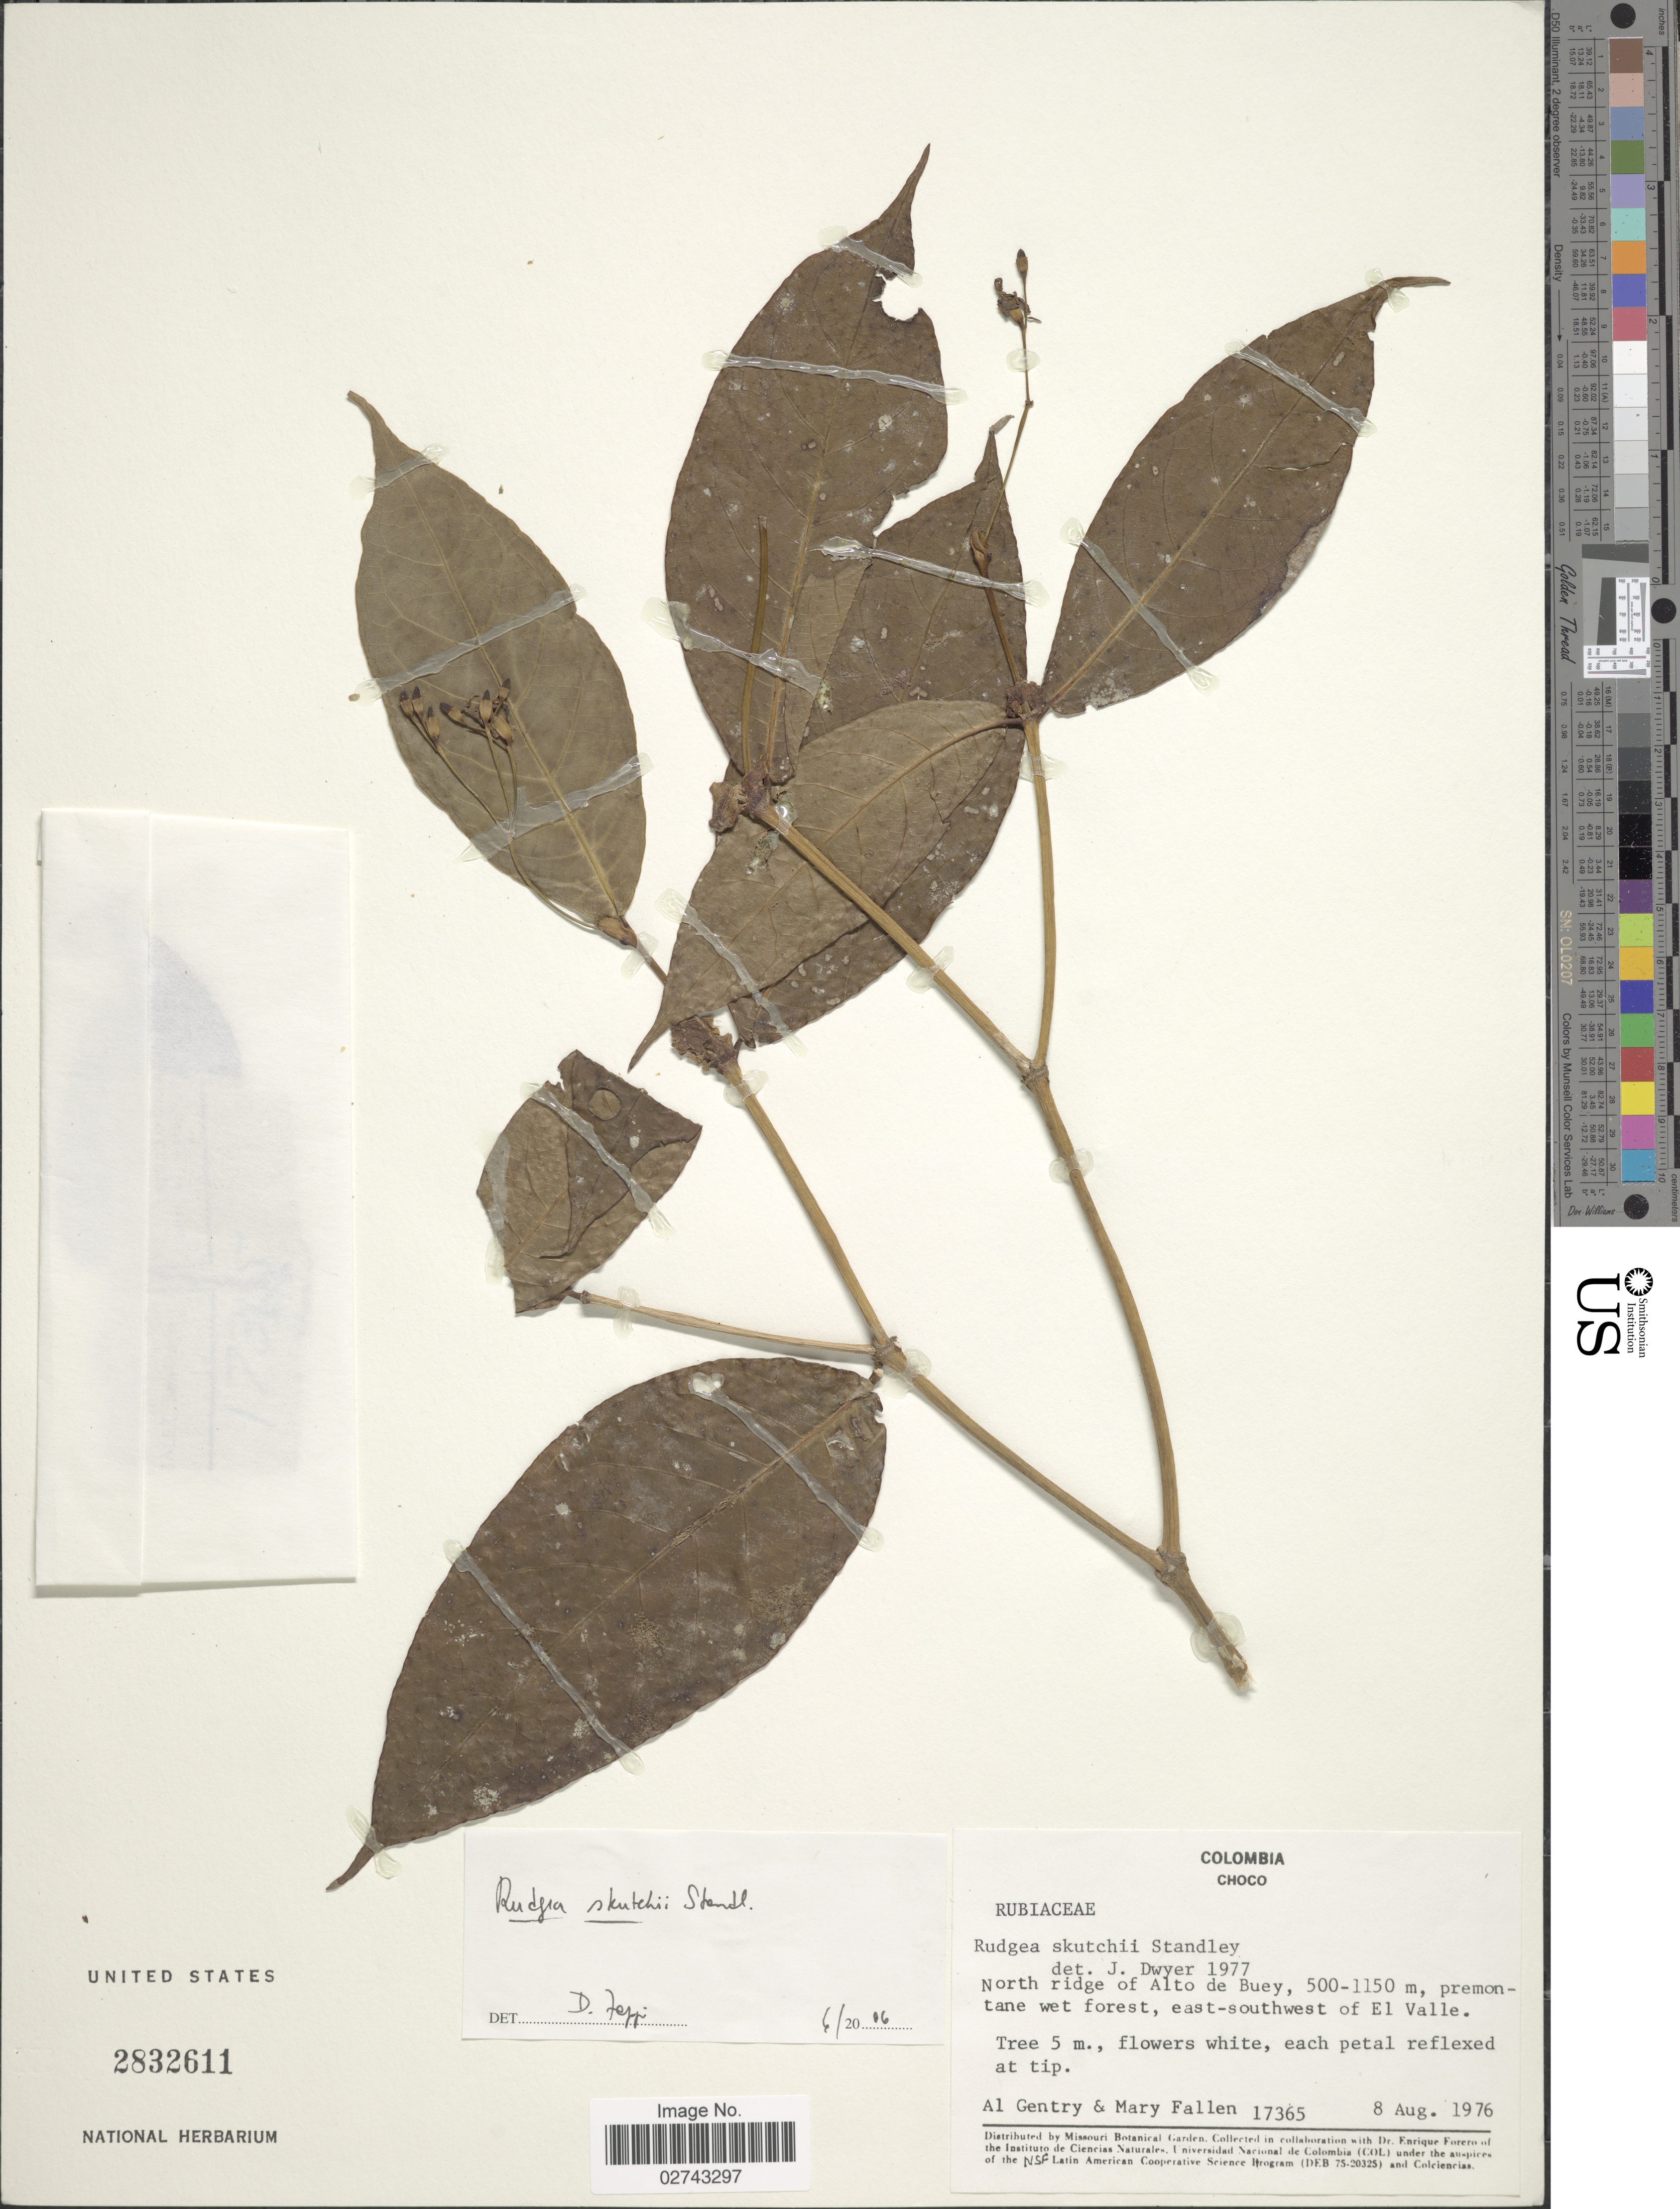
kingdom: Plantae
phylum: Tracheophyta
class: Magnoliopsida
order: Gentianales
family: Rubiaceae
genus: Rudgea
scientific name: Rudgea skutchii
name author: Standl.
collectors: A. H. Gentry & M. Fallen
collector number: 17365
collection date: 1976-08-08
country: Colombia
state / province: Chocó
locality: North ridge of Alto de Buey, premontane wet forest, east-southwest of El Valle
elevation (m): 500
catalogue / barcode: US 2832611